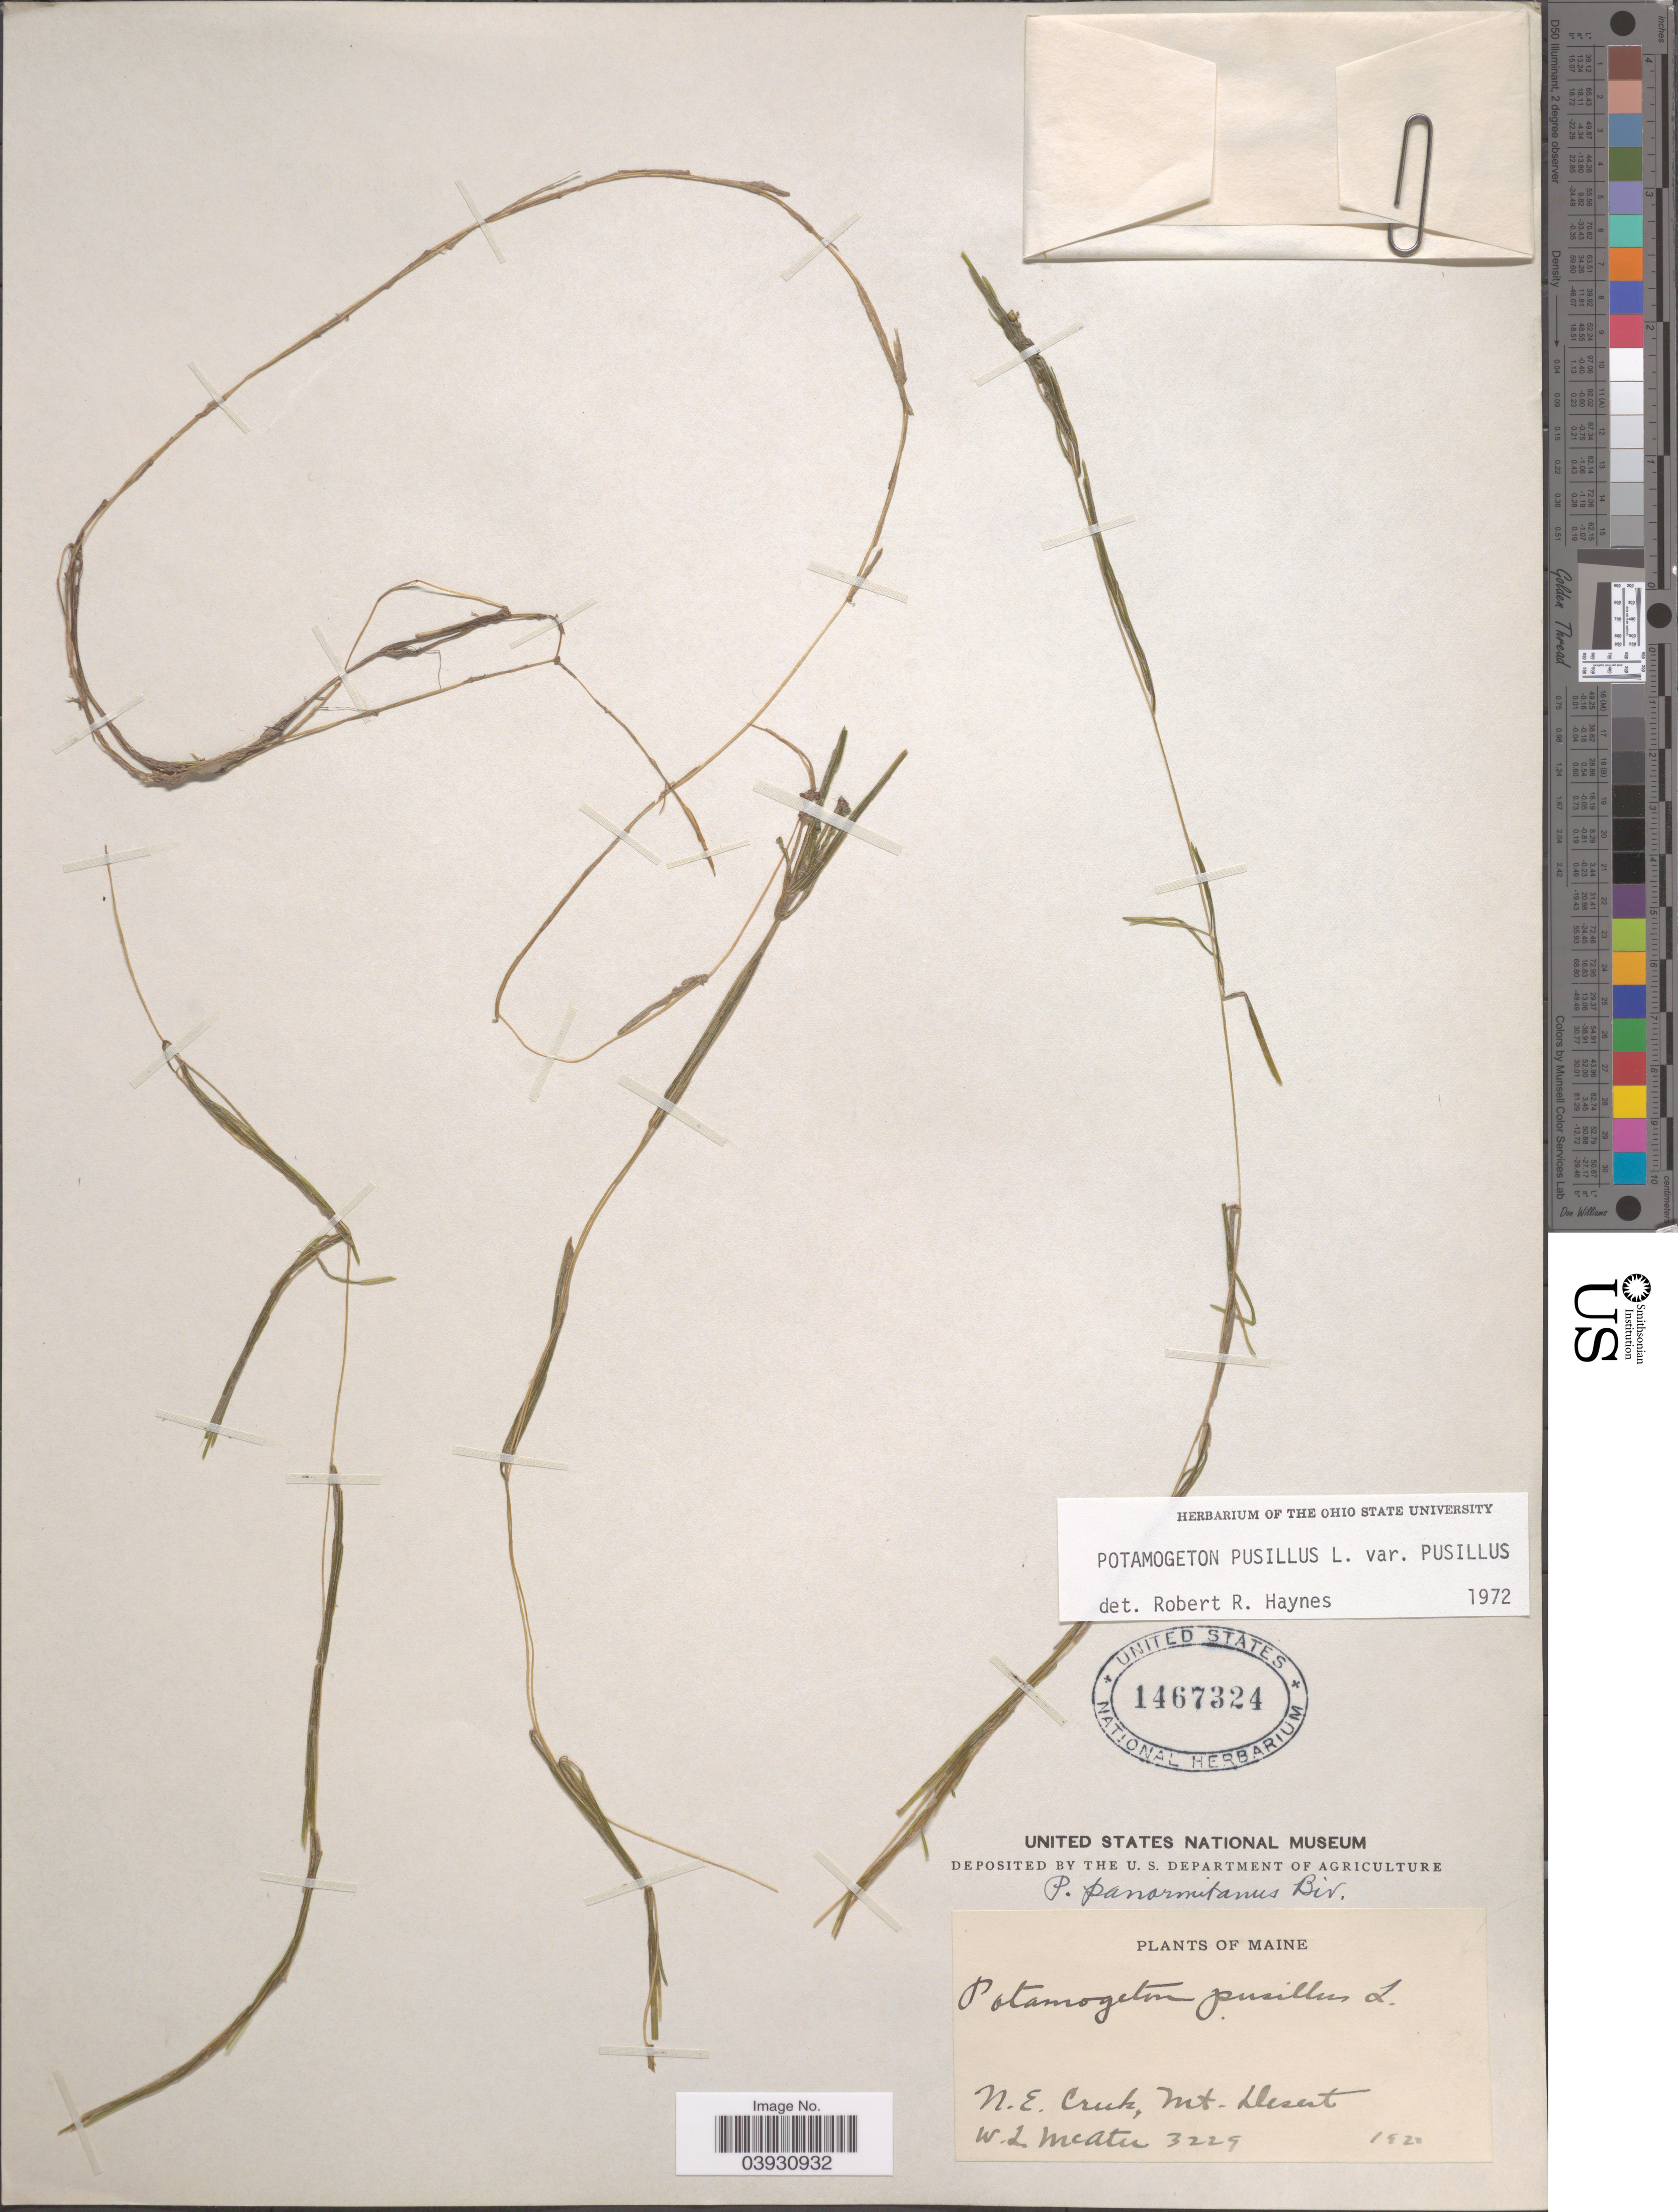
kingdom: Plantae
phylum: Tracheophyta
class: Liliopsida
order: Alismatales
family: Potamogetonaceae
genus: Potamogeton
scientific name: Potamogeton pusillus var. pusillus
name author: L.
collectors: W. McAtee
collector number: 3229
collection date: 1920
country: United States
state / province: Maine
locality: N.E. Creek, Mt. Desert.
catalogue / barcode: US 1467324